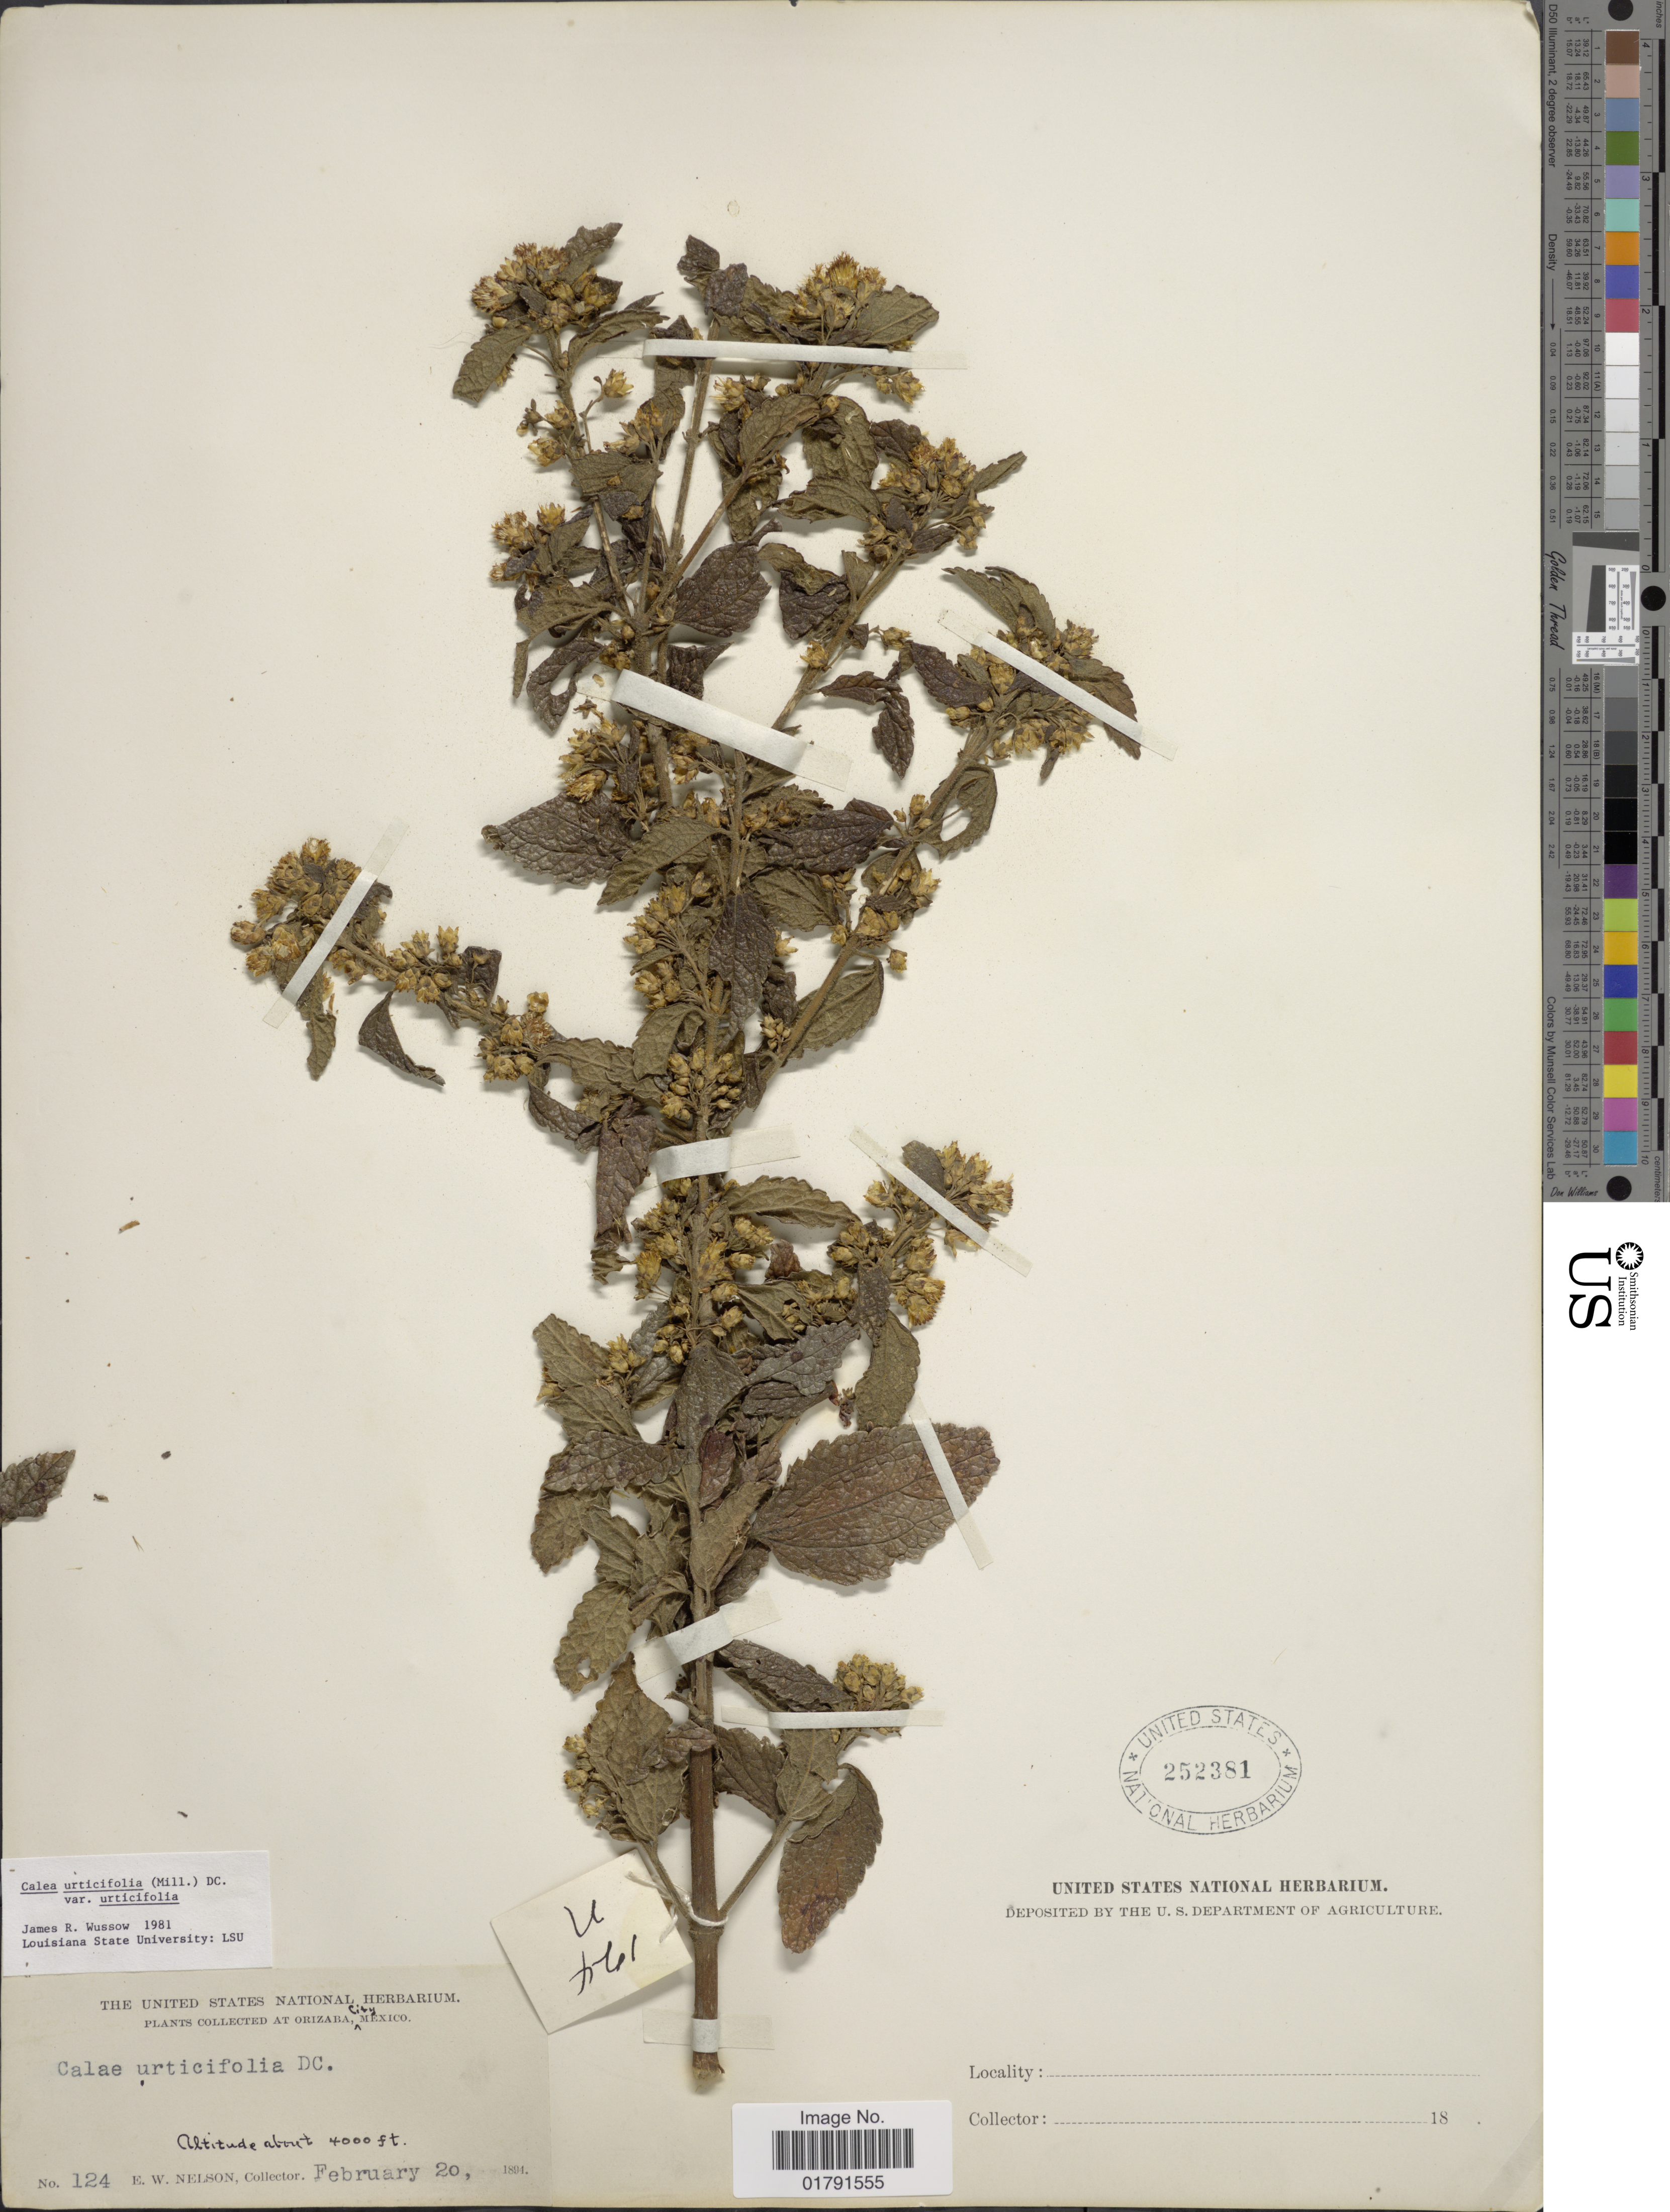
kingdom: Plantae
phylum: Tracheophyta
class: Magnoliopsida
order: Asterales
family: Asteraceae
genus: Calea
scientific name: Calea urticifolia var. urticifolia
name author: (Mill.) DC.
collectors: E. W. Nelson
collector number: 124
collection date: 1894-02-20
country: Mexico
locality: Orizaba City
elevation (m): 1219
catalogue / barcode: US 252381